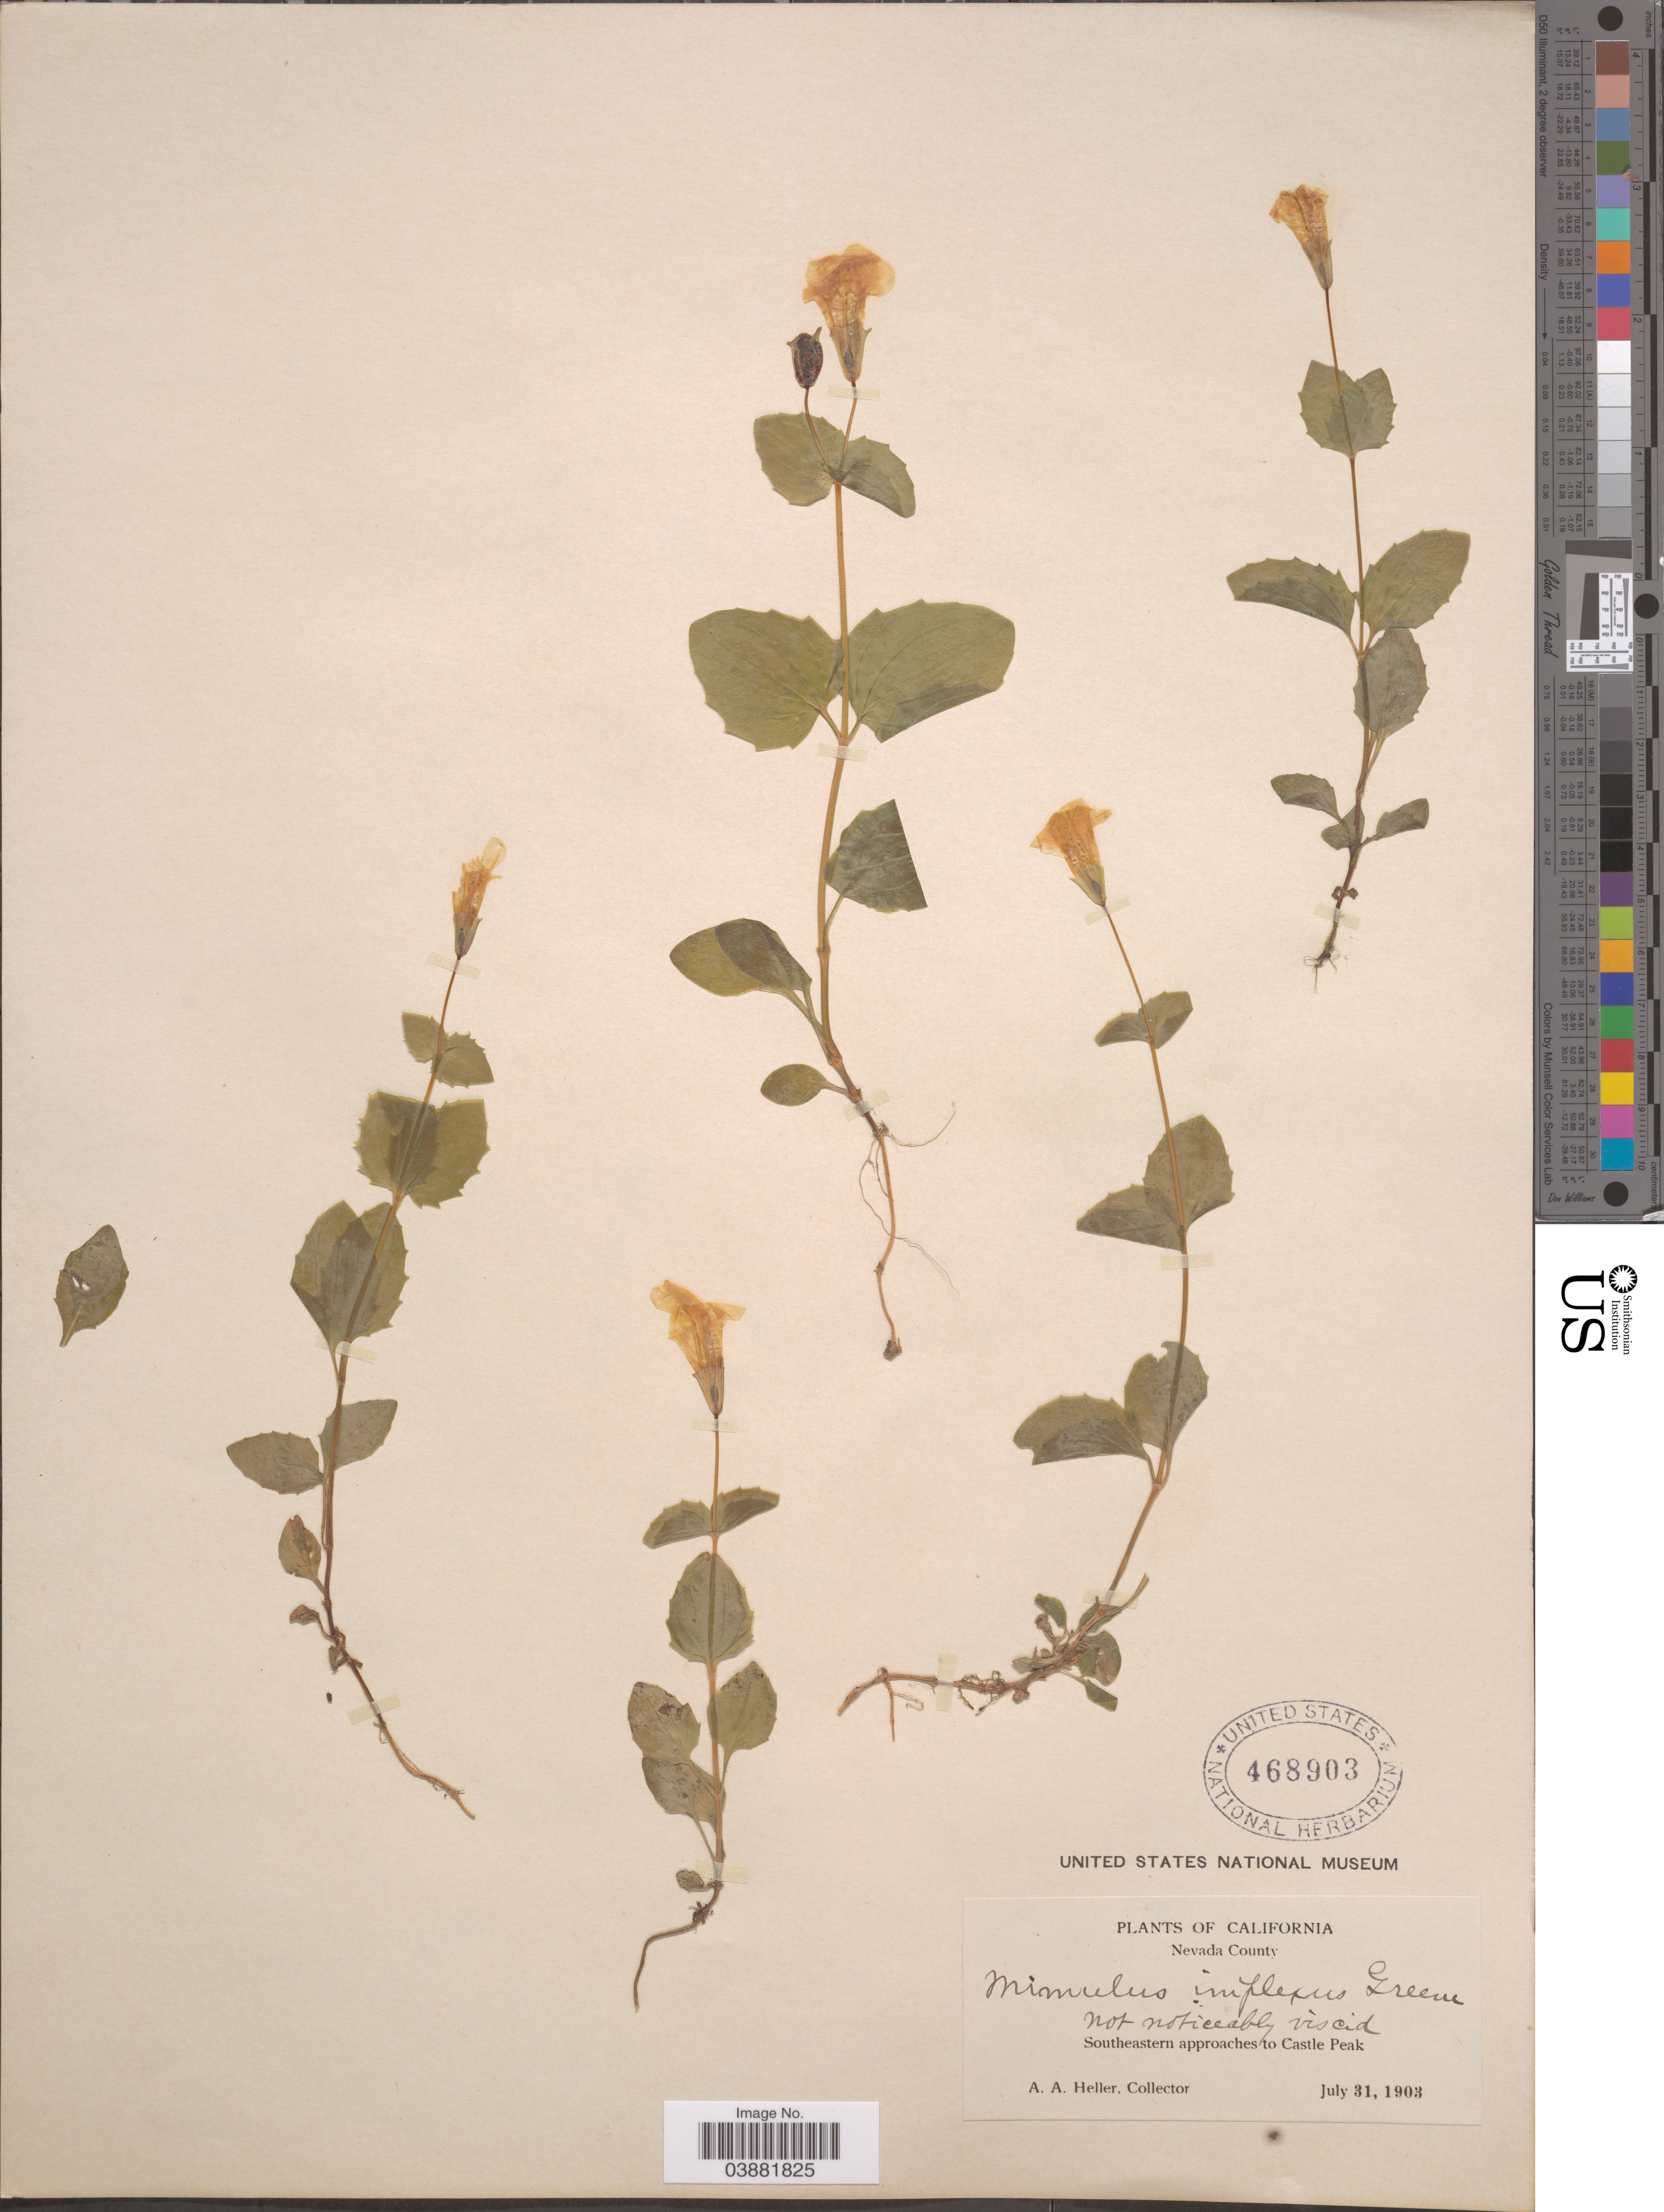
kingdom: Plantae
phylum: Tracheophyta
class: Magnoliopsida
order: Lamiales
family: Phrymaceae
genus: Mimulus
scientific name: Mimulus implexus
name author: Greene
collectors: A. A. Heller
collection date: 1903-07-31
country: United States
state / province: California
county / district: Nevada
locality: Nevada County. Southeastern approaches to Castle Peak.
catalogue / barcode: US 468903